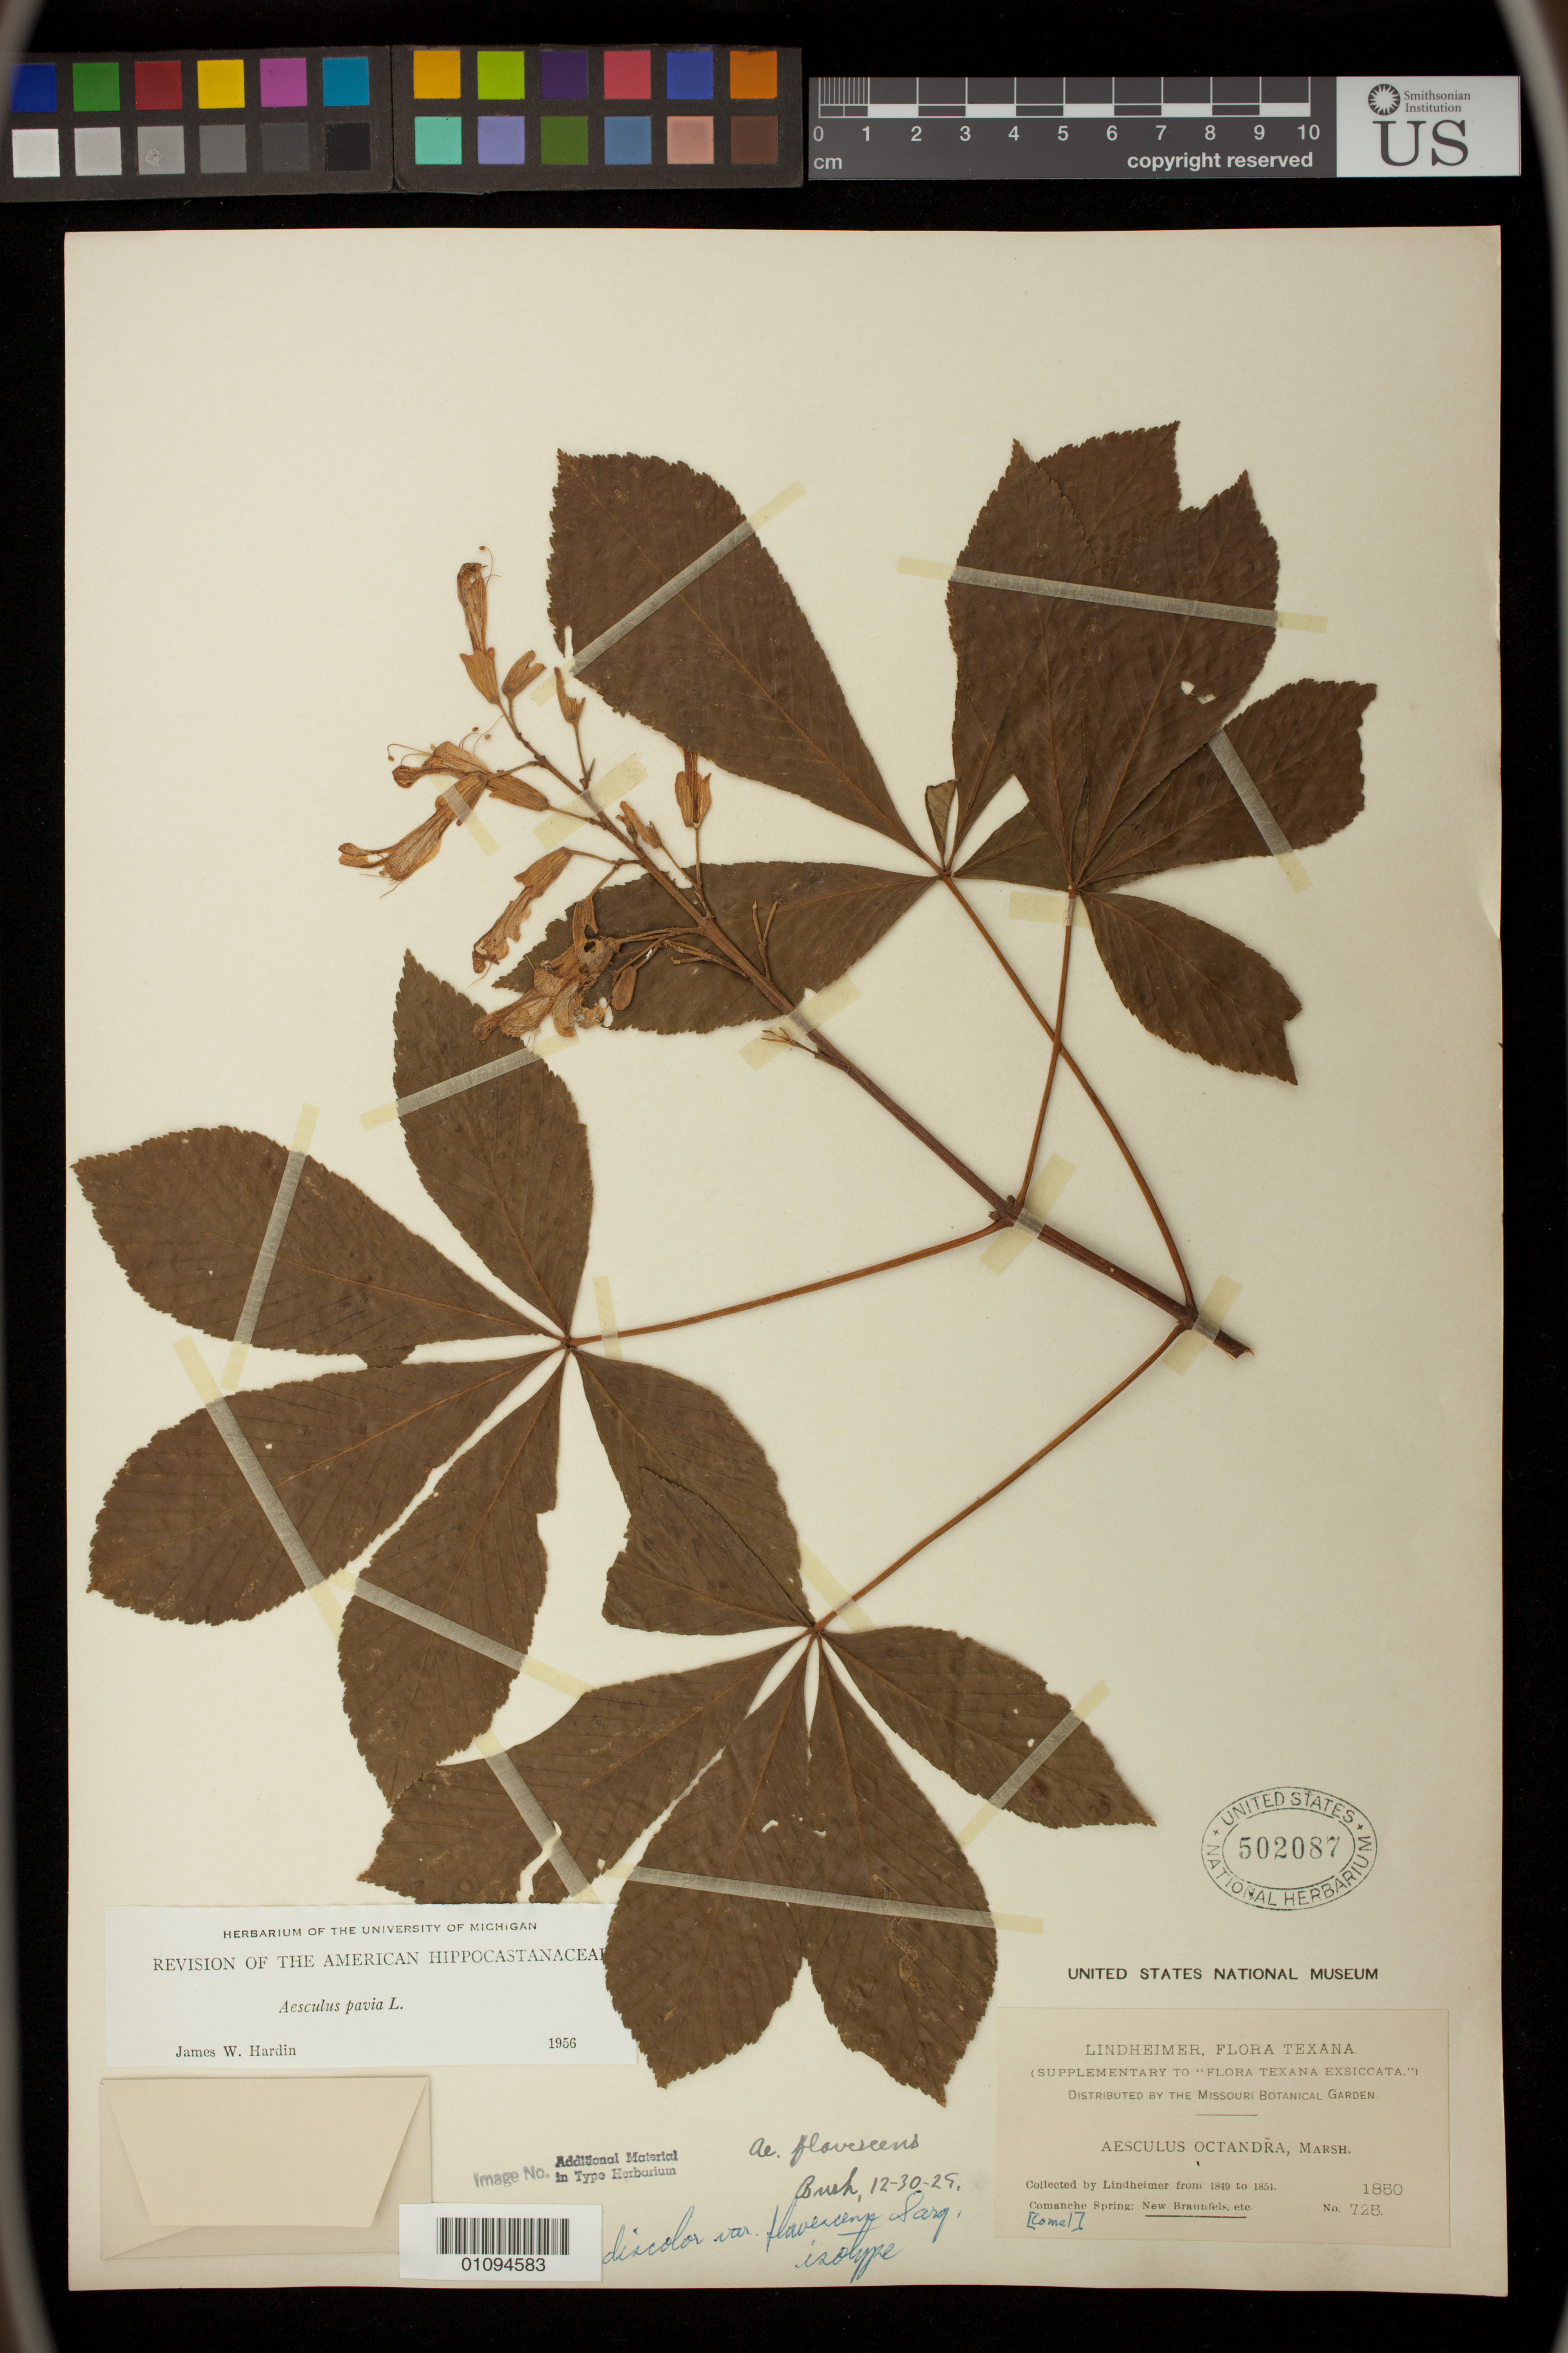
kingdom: Plantae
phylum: Tracheophyta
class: Magnoliopsida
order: Sapindales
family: Sapindaceae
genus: Aesculus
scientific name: Aesculus discolor var. flavescens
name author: Sarg.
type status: Syntype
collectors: F. J. Lindheimer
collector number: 725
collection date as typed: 1850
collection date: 1850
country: United States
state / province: Texas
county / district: Comal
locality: Comanche [Comal] Spring: New Braunfels, etc.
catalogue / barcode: US 502087